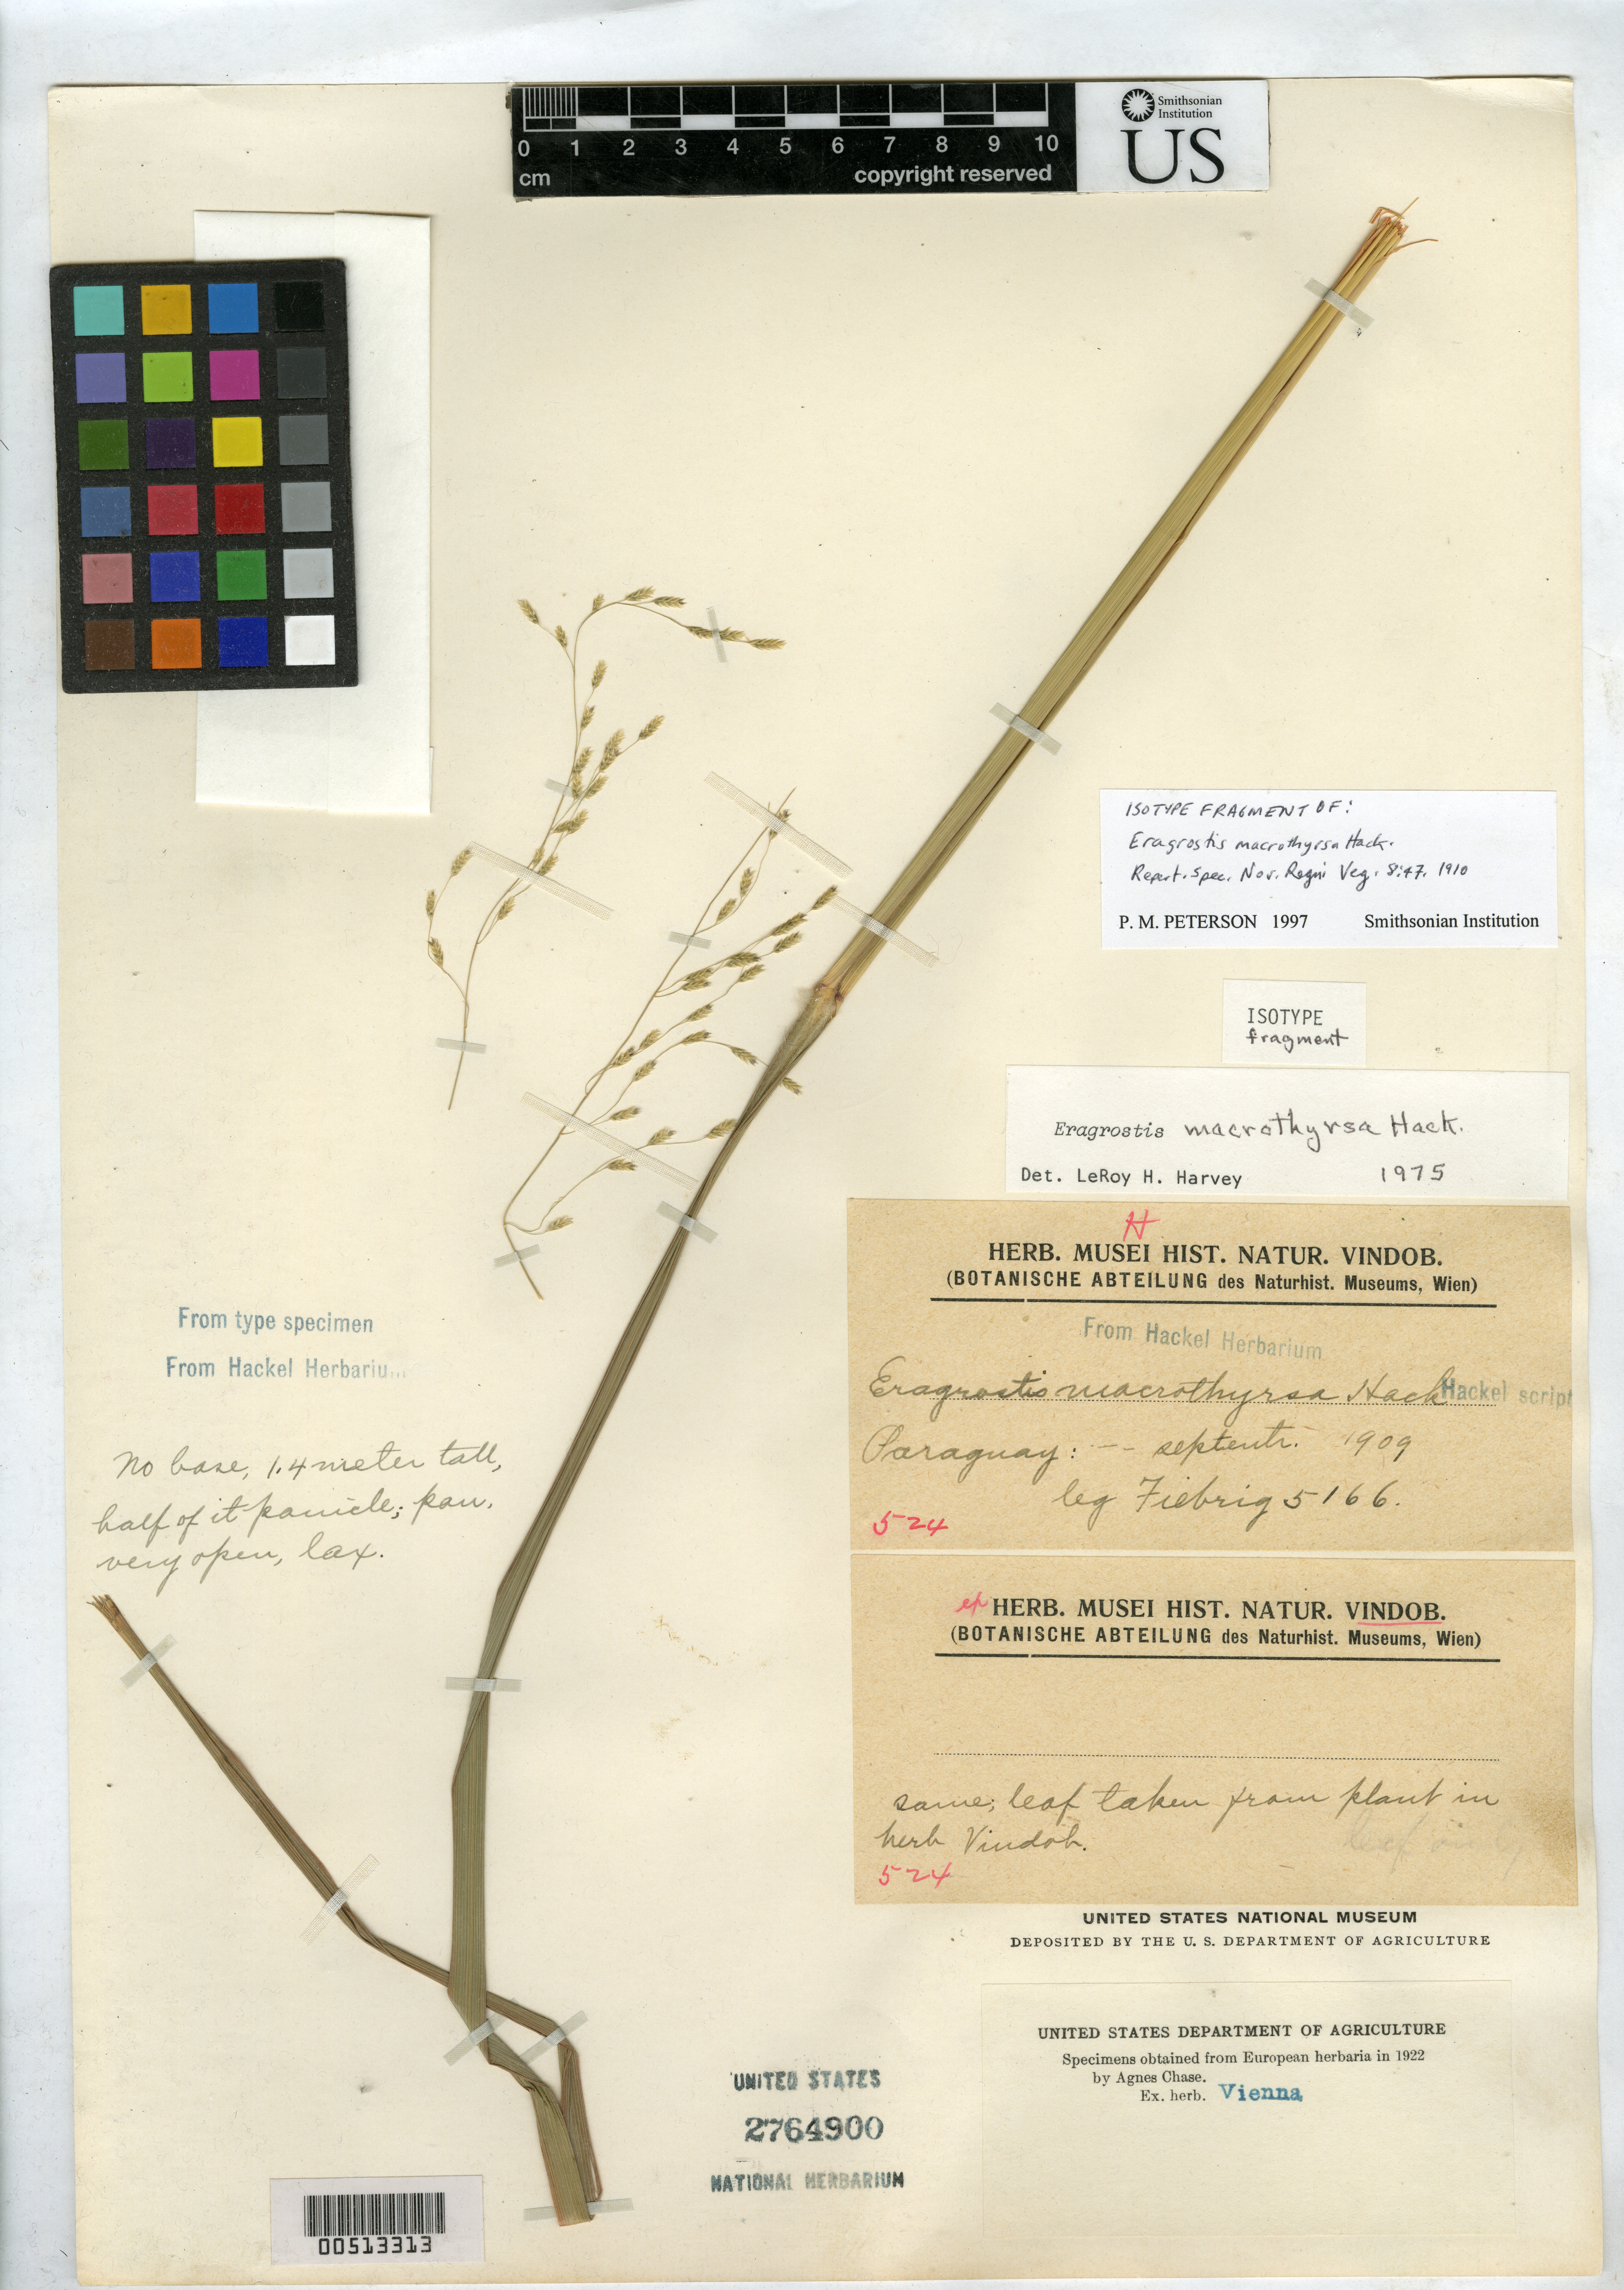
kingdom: Plantae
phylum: Tracheophyta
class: Liliopsida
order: Poales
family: Poaceae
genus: Eragrostis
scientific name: Eragrostis macrothyrsa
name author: Hack.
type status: Isotype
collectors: K. Fiebrig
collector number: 5166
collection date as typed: Sep 1909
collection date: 1909-09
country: Paraguay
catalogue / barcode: US 2764900